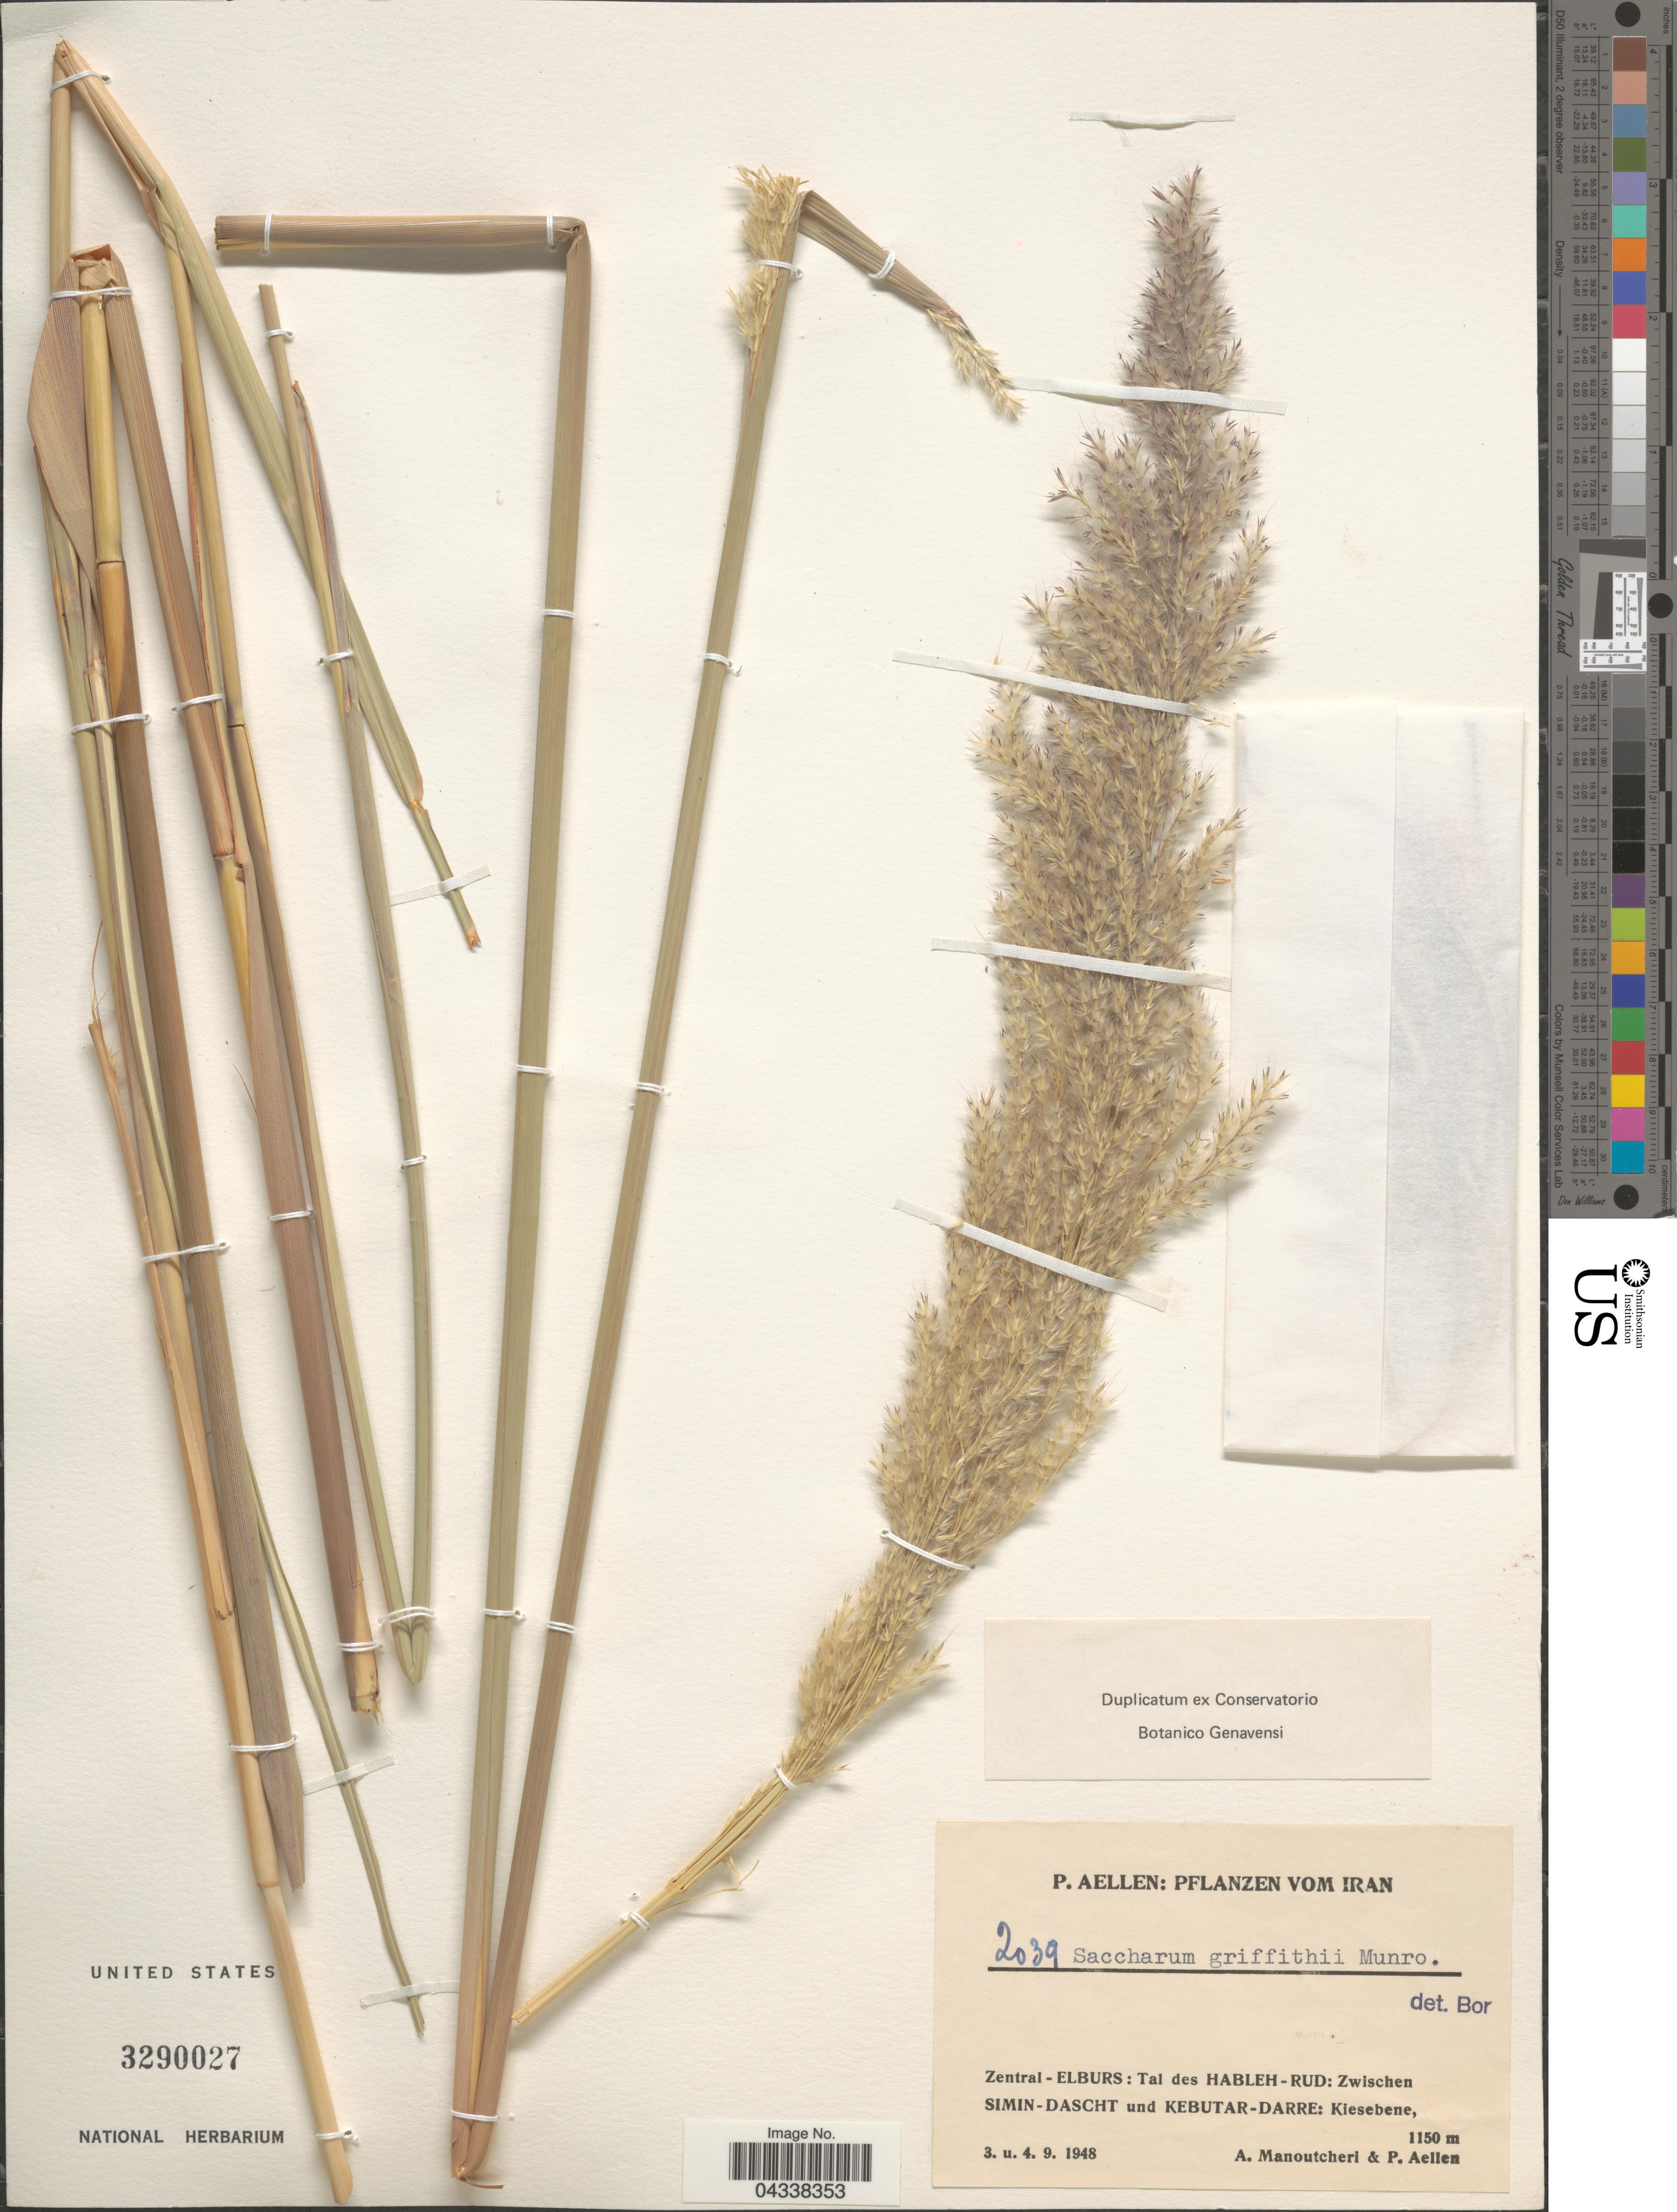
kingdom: Plantae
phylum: Tracheophyta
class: Liliopsida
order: Poales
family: Poaceae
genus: Saccharum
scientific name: Saccharum griffithii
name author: Munro ex Aitch.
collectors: A. Manoutcheri & P. Aellen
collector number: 2039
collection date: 1948-09-03/1948-09-04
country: Iran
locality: Zentral-ELBURS: Tal des Hableh-Rud: Zwischen Simin-Dascht und Kebutar-Darre: Kiesebene.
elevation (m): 1150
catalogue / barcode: US 3290027